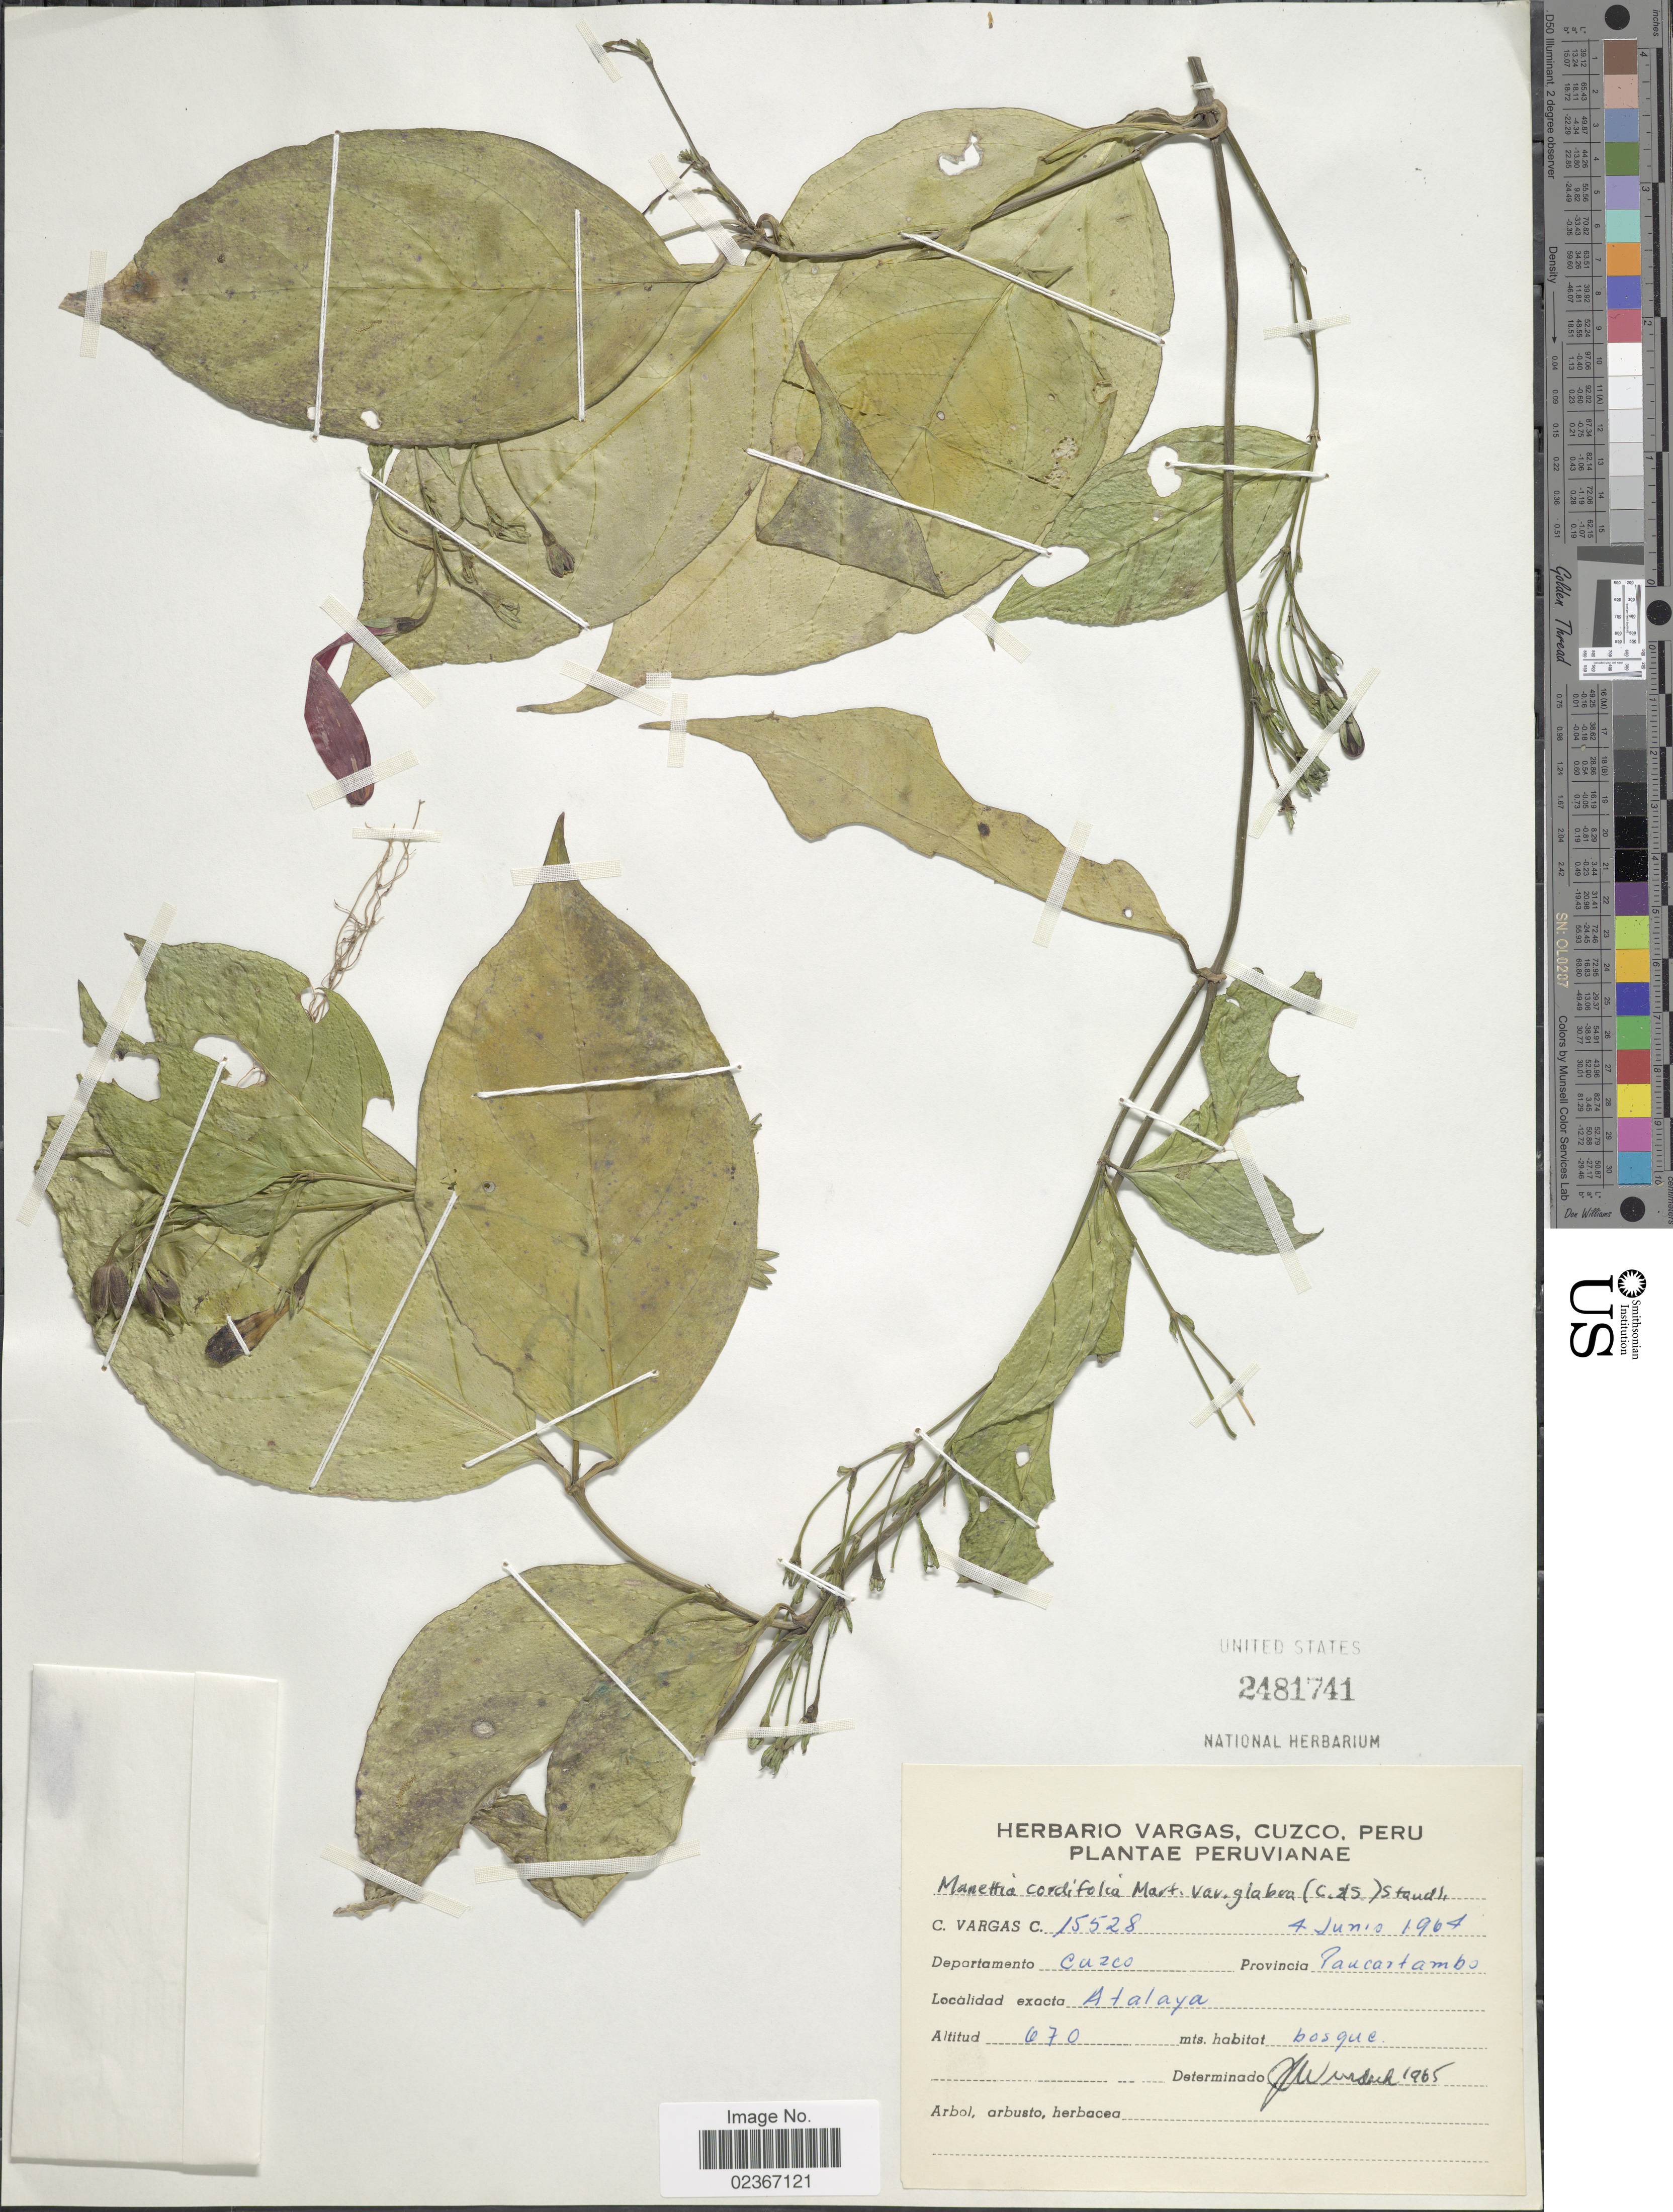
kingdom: Plantae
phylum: Tracheophyta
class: Magnoliopsida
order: Gentianales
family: Rubiaceae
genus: Manettia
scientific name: Manettia cordifolia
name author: Mart.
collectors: C. Vargas Calderón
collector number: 15528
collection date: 1964-06-04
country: Peru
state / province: Cusco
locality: Provincia Paucartambo, Atalaya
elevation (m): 670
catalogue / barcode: US 2481741